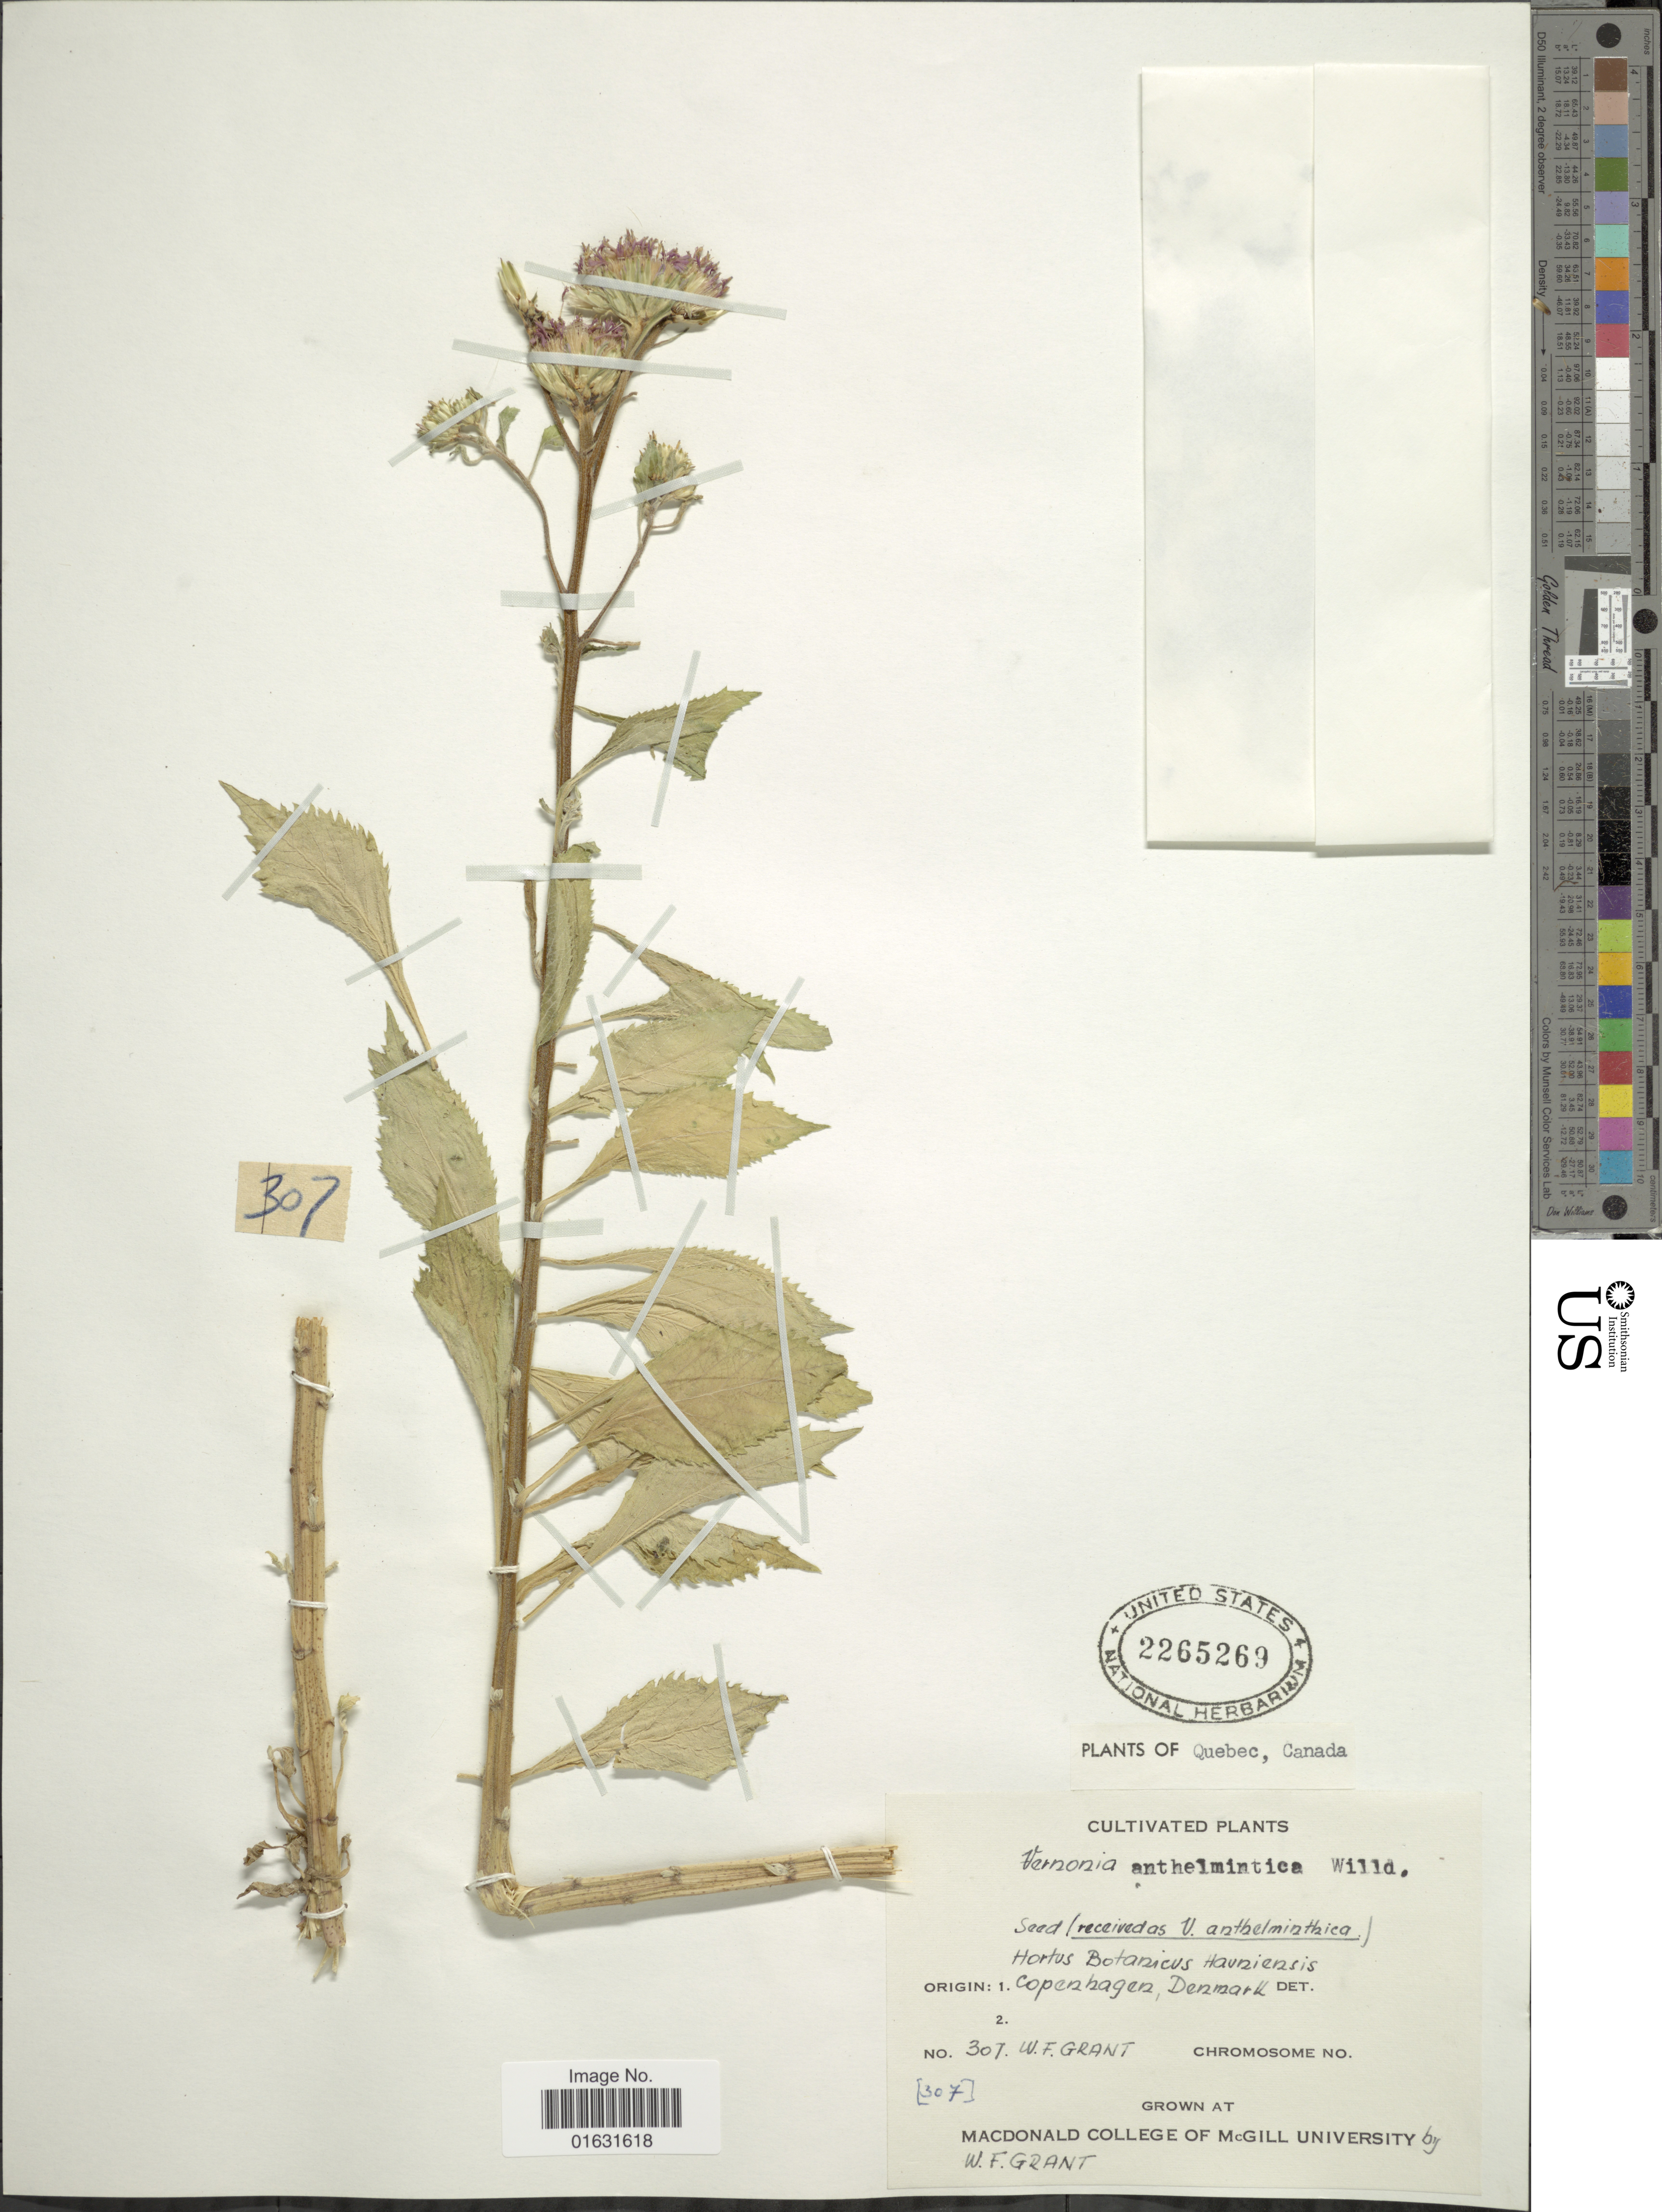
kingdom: Plantae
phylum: Tracheophyta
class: Magnoliopsida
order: Asterales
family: Asteraceae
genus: Baccharoides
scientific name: Baccharoides anthelmintica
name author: (L.) Moench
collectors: W. Grant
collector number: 307 W.F. Grant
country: Canada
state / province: Quebec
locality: Hortus Botanicus Hauniensis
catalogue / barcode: US 2265269